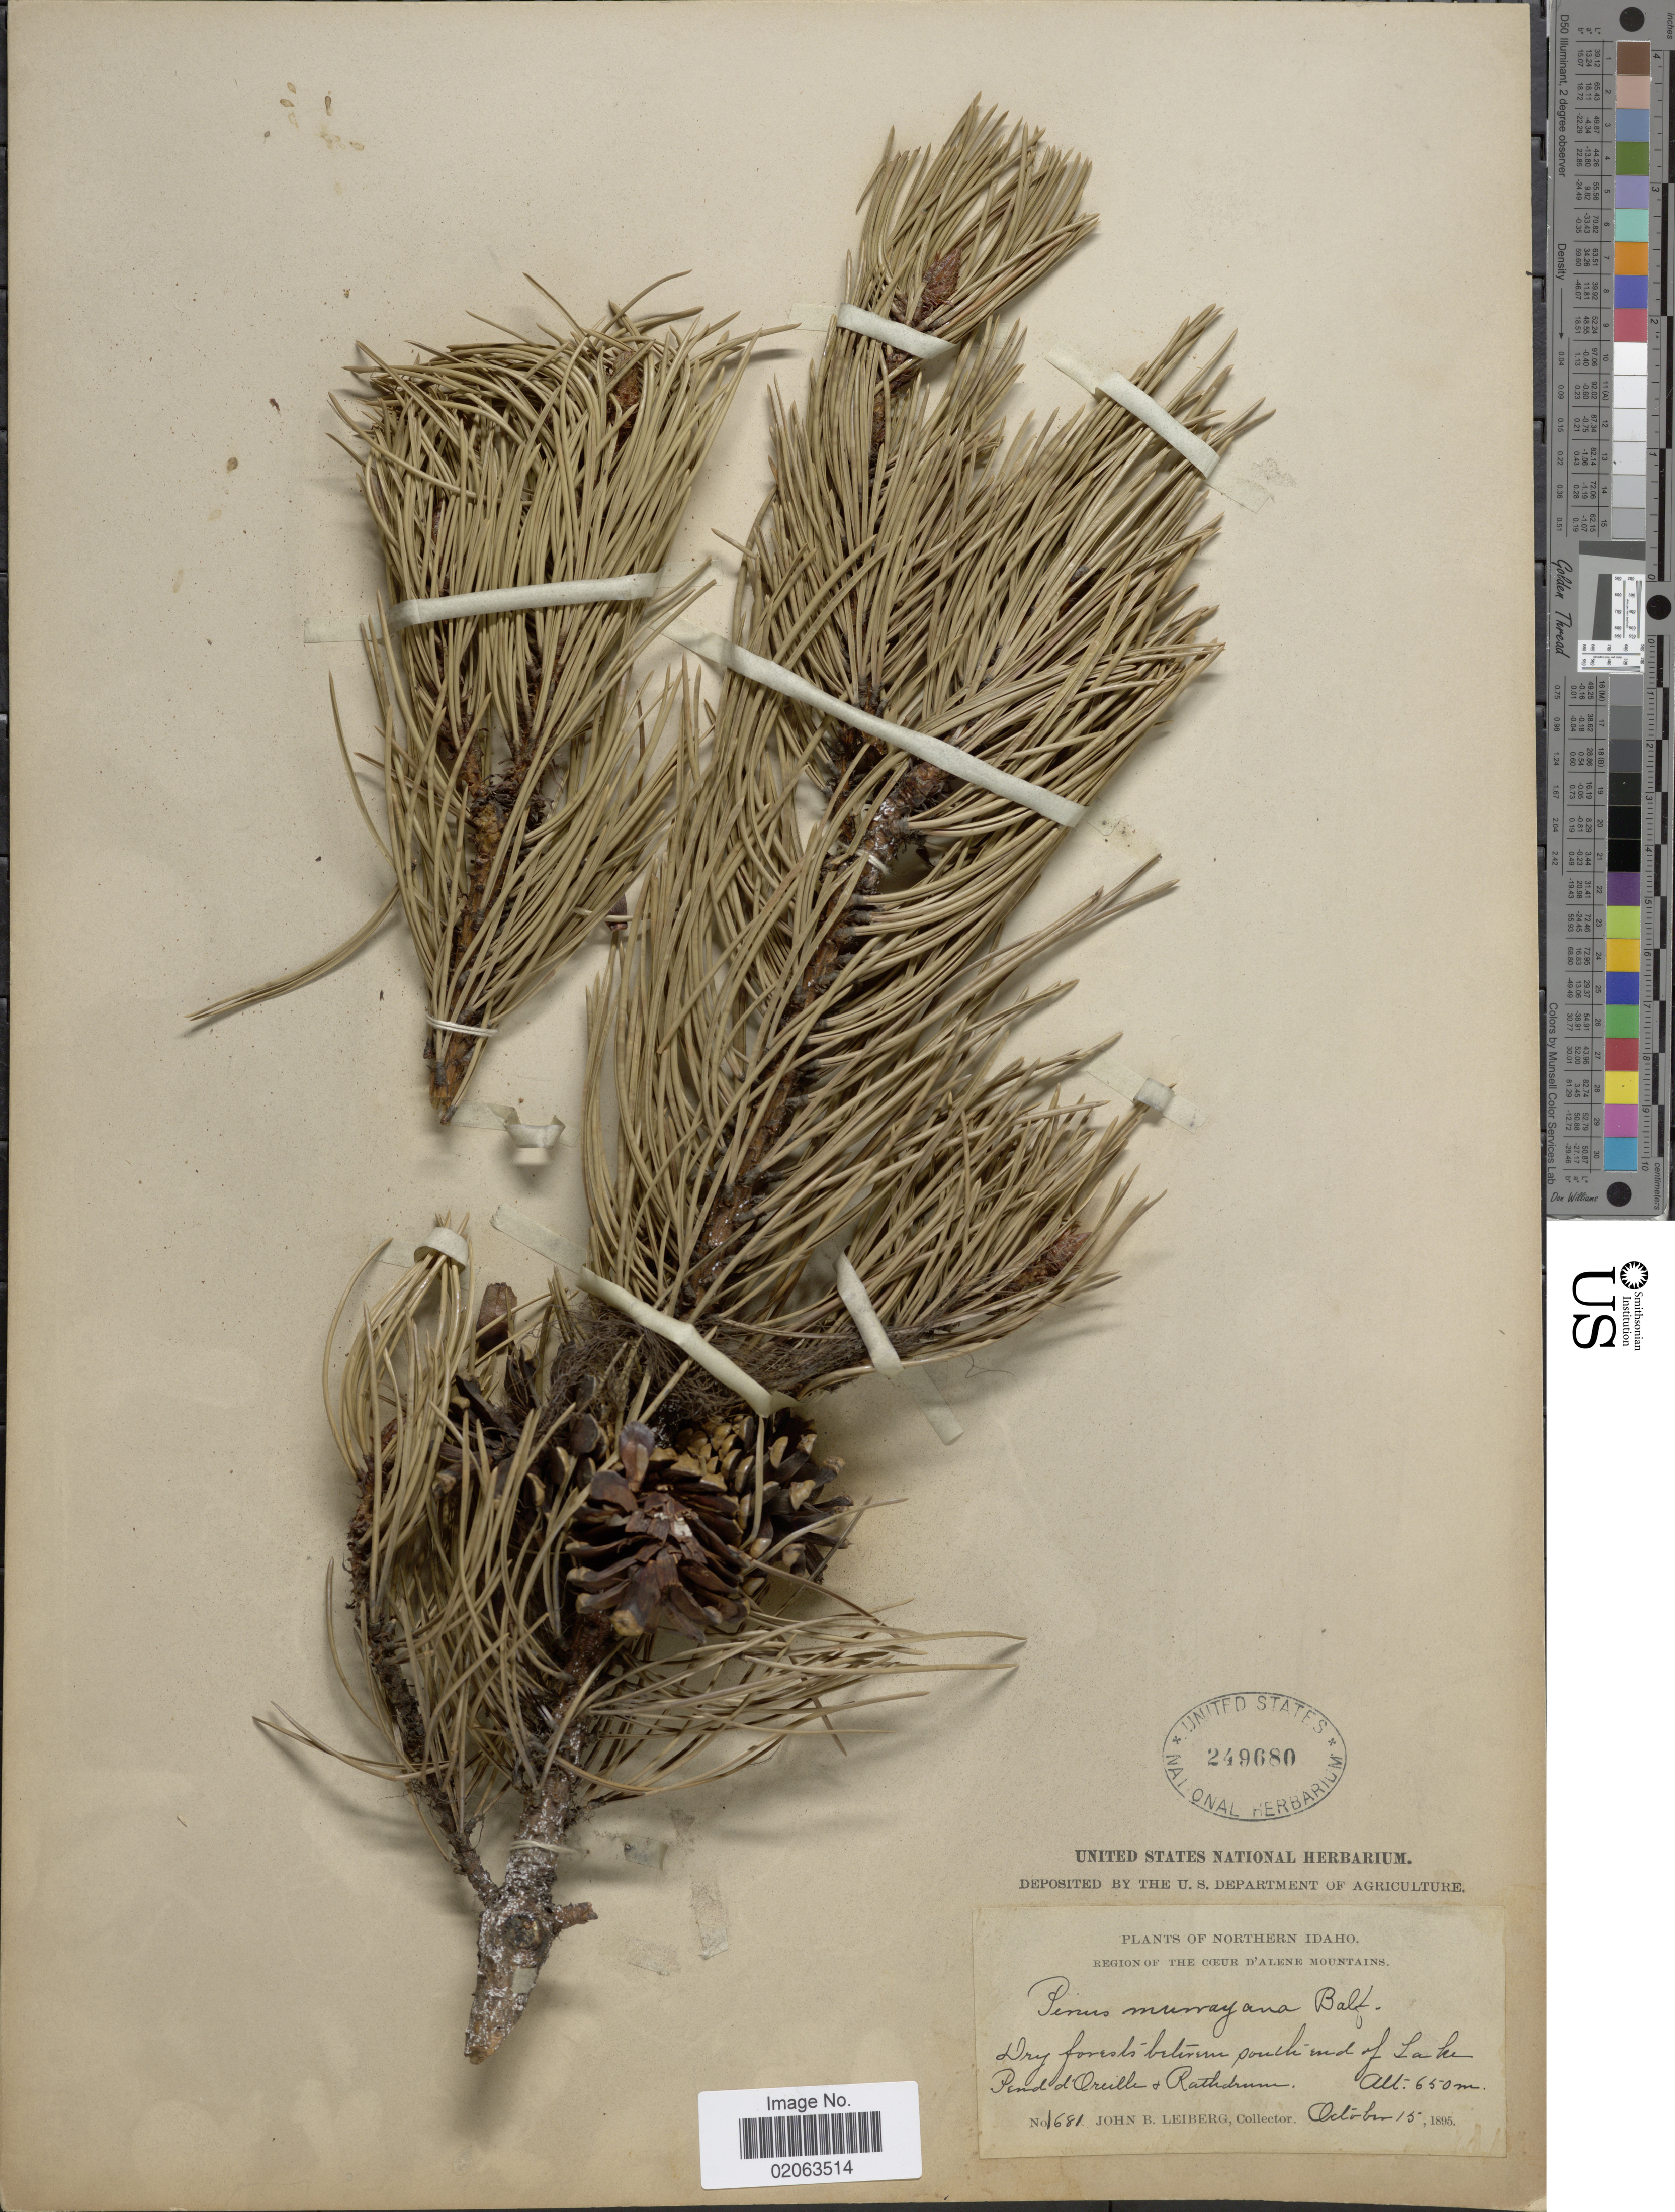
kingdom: Plantae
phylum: Tracheophyta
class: Pinopsida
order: Pinales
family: Pinaceae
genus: Pinus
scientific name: Pinus contorta var. latifolia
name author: Engelm. ex S. Watson in C. King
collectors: J. B. Leiberg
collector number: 1681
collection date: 1895-10-15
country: United States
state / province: Idaho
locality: Northern Idaho, Region of the Coeur D'Alene Mountains. Between south end of Lake Pend d'Oreille & Rathdrum.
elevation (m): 650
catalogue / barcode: US 249680